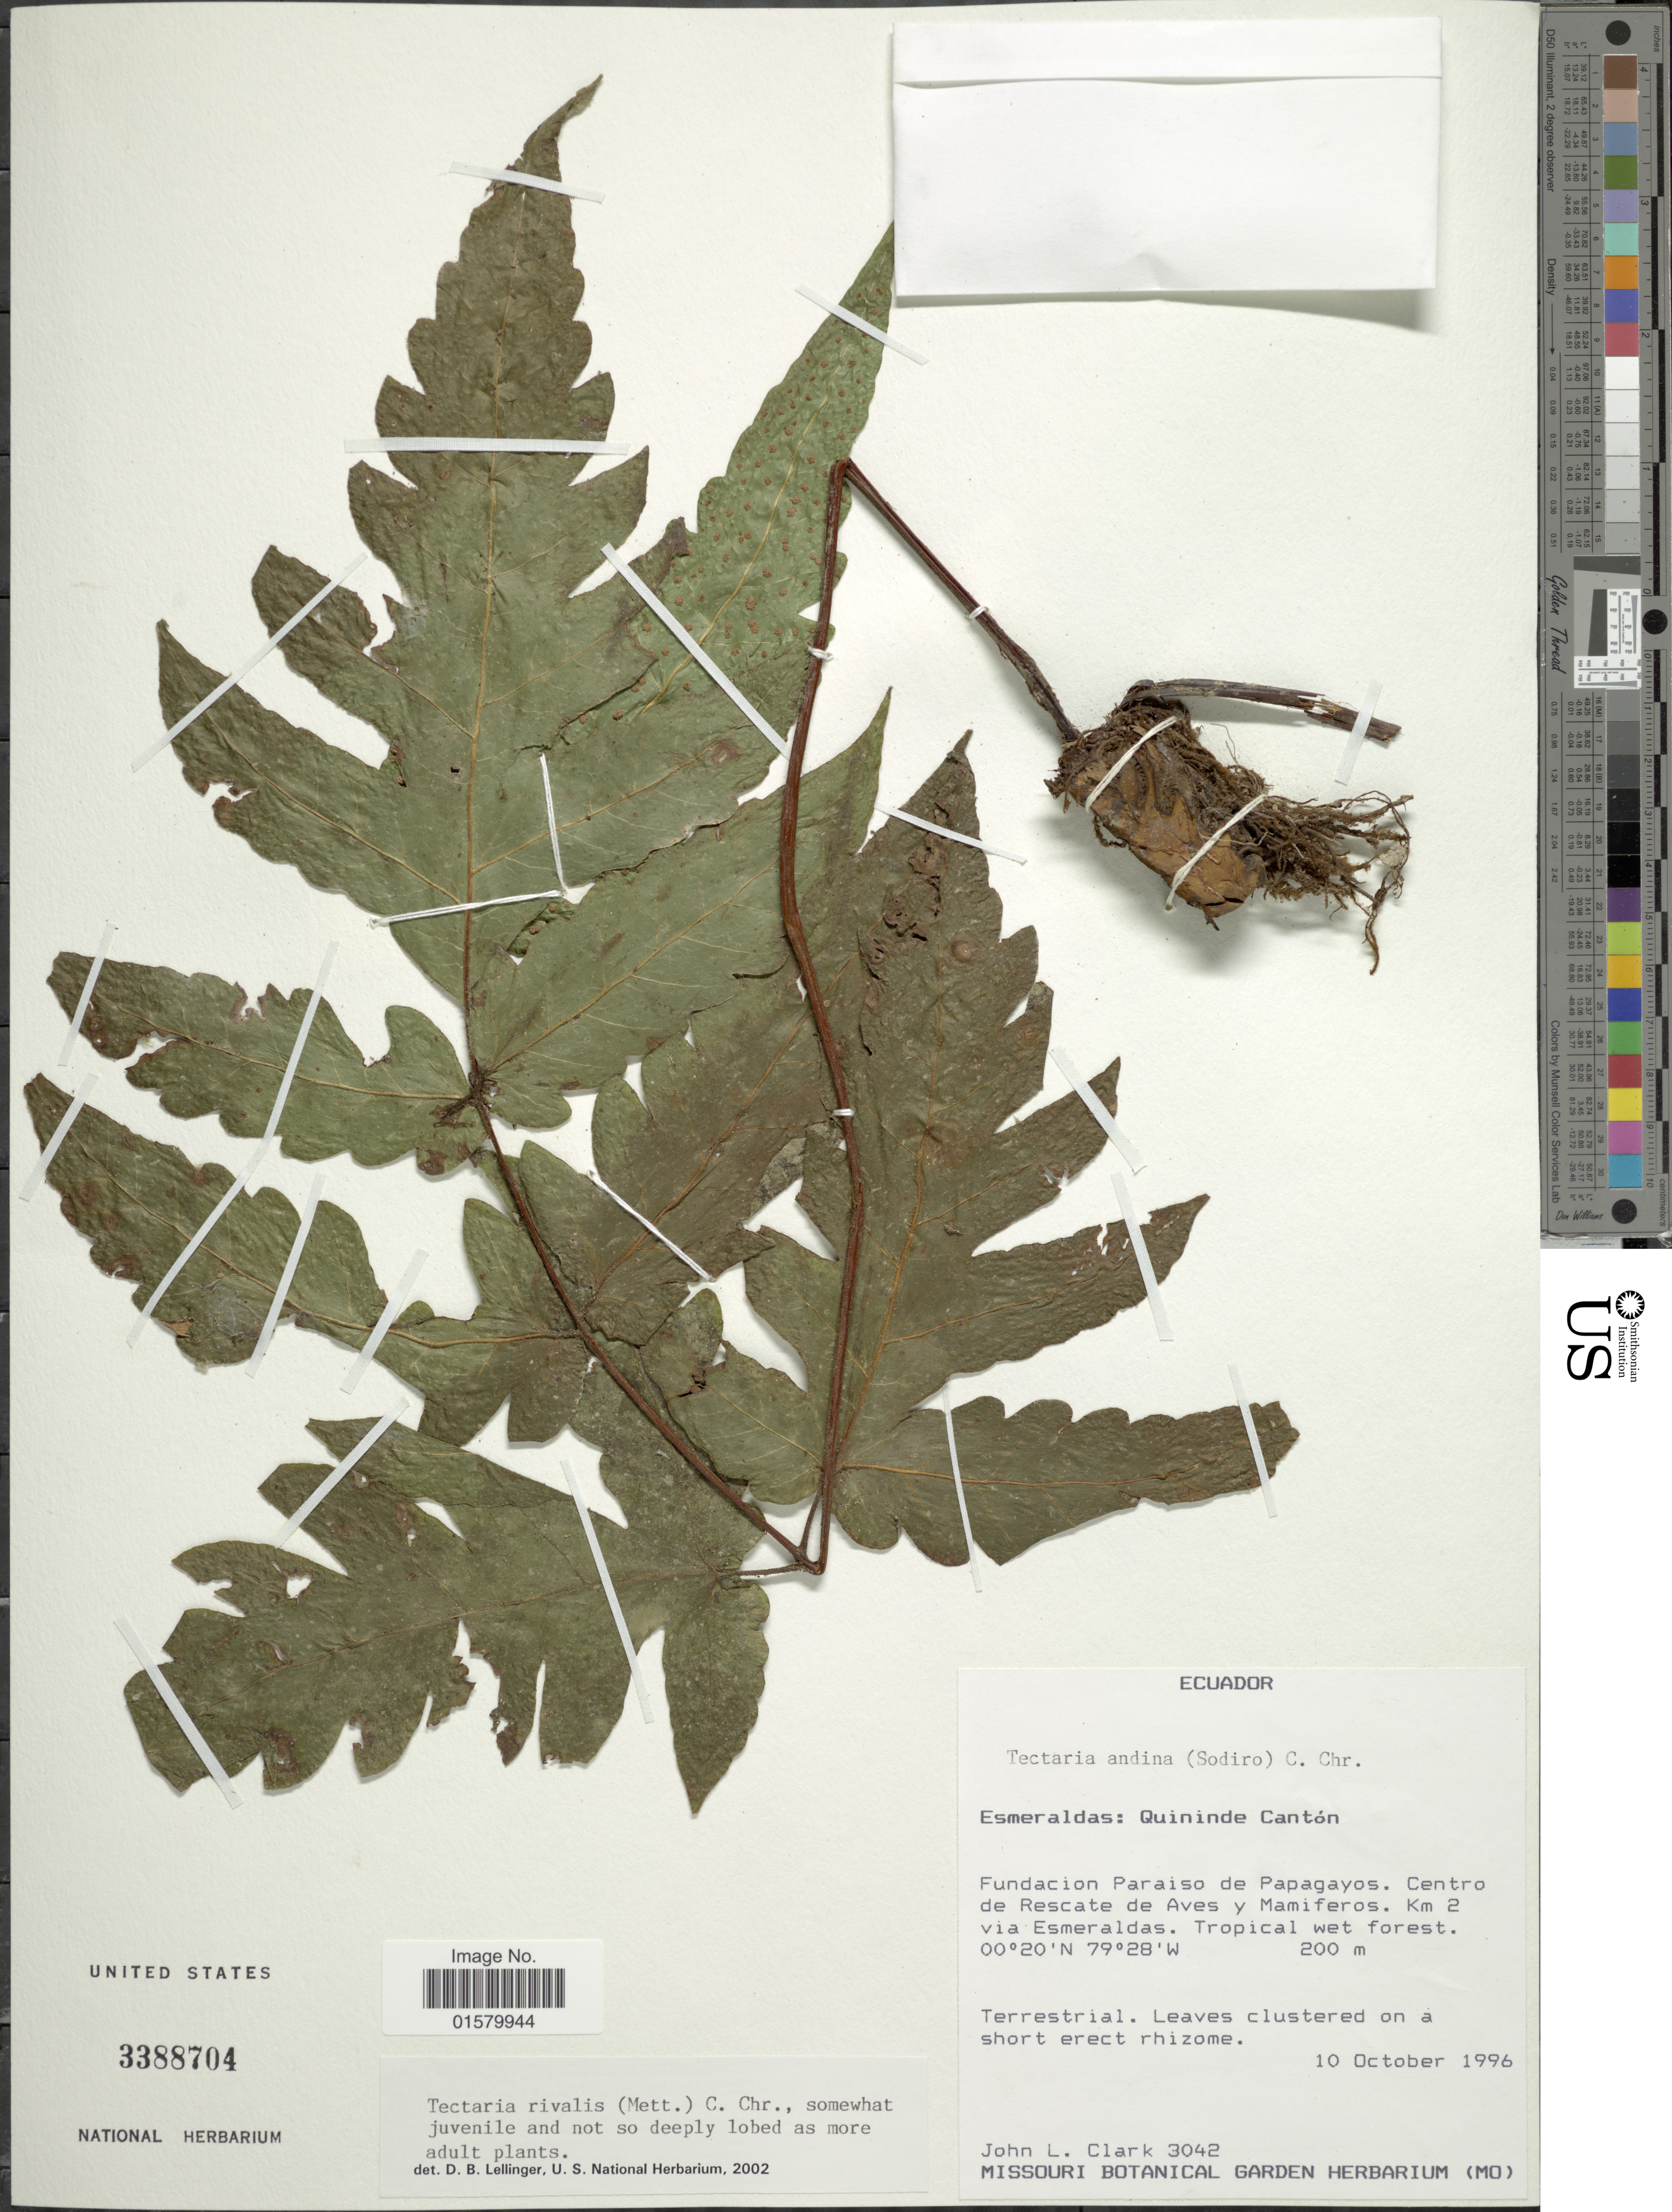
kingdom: Plantae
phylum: Tracheophyta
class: Polypodiopsida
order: Polypodiales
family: Tectariaceae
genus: Tectaria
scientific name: Tectaria rivalis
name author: (Mett. ex Kuhn) C. Chr.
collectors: J. L. Clark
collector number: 3042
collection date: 1996-10-10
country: Ecuador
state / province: Esmeraldas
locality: Esmeraldas; Quininde Canton, Fundacion Paraiso de Papagauos, Centro de Rescate de Aves y Mamiferos, km 2 via Esmeraldas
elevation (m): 200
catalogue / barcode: US 3388704